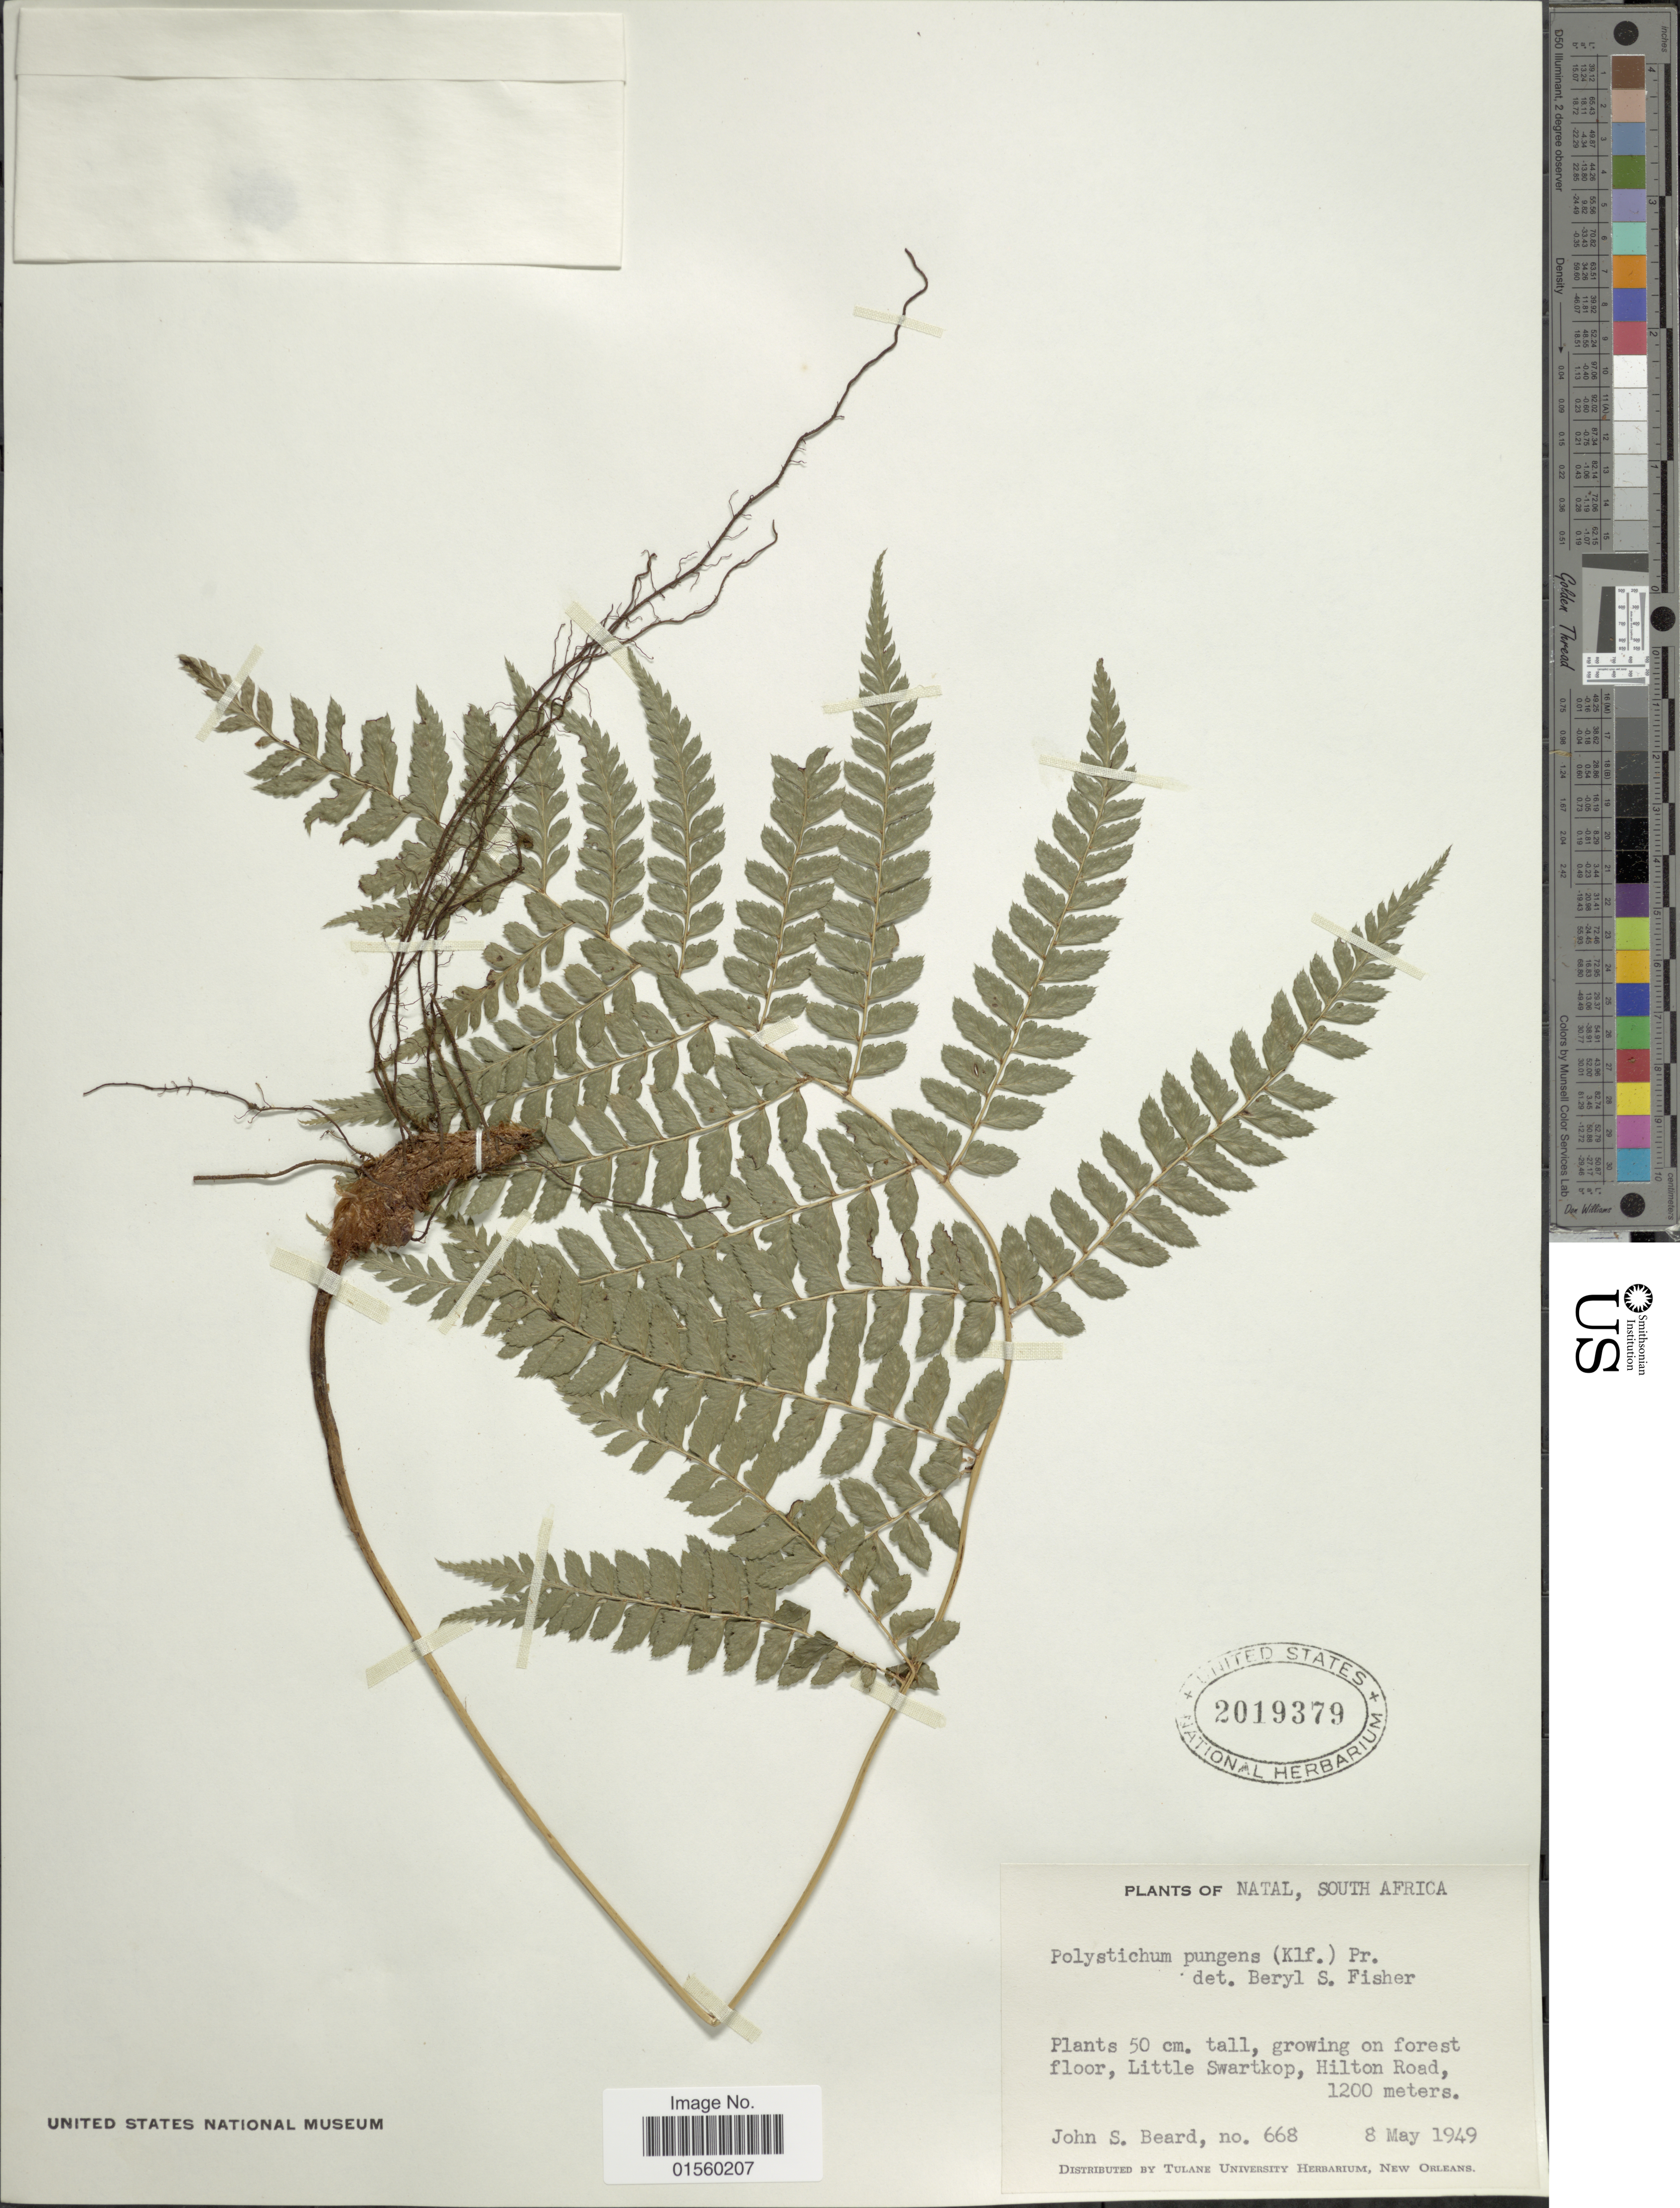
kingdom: Plantae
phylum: Tracheophyta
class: Polypodiopsida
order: Polypodiales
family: Dryopteridaceae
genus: Polystichum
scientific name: Polystichum pungens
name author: (Kaulf.) C. Presl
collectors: J. Beard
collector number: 668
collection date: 1949-05-08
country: South Africa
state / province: KwaZulu-Natal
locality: Little Swartkop, Hilton Road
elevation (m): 1200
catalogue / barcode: US 2019379